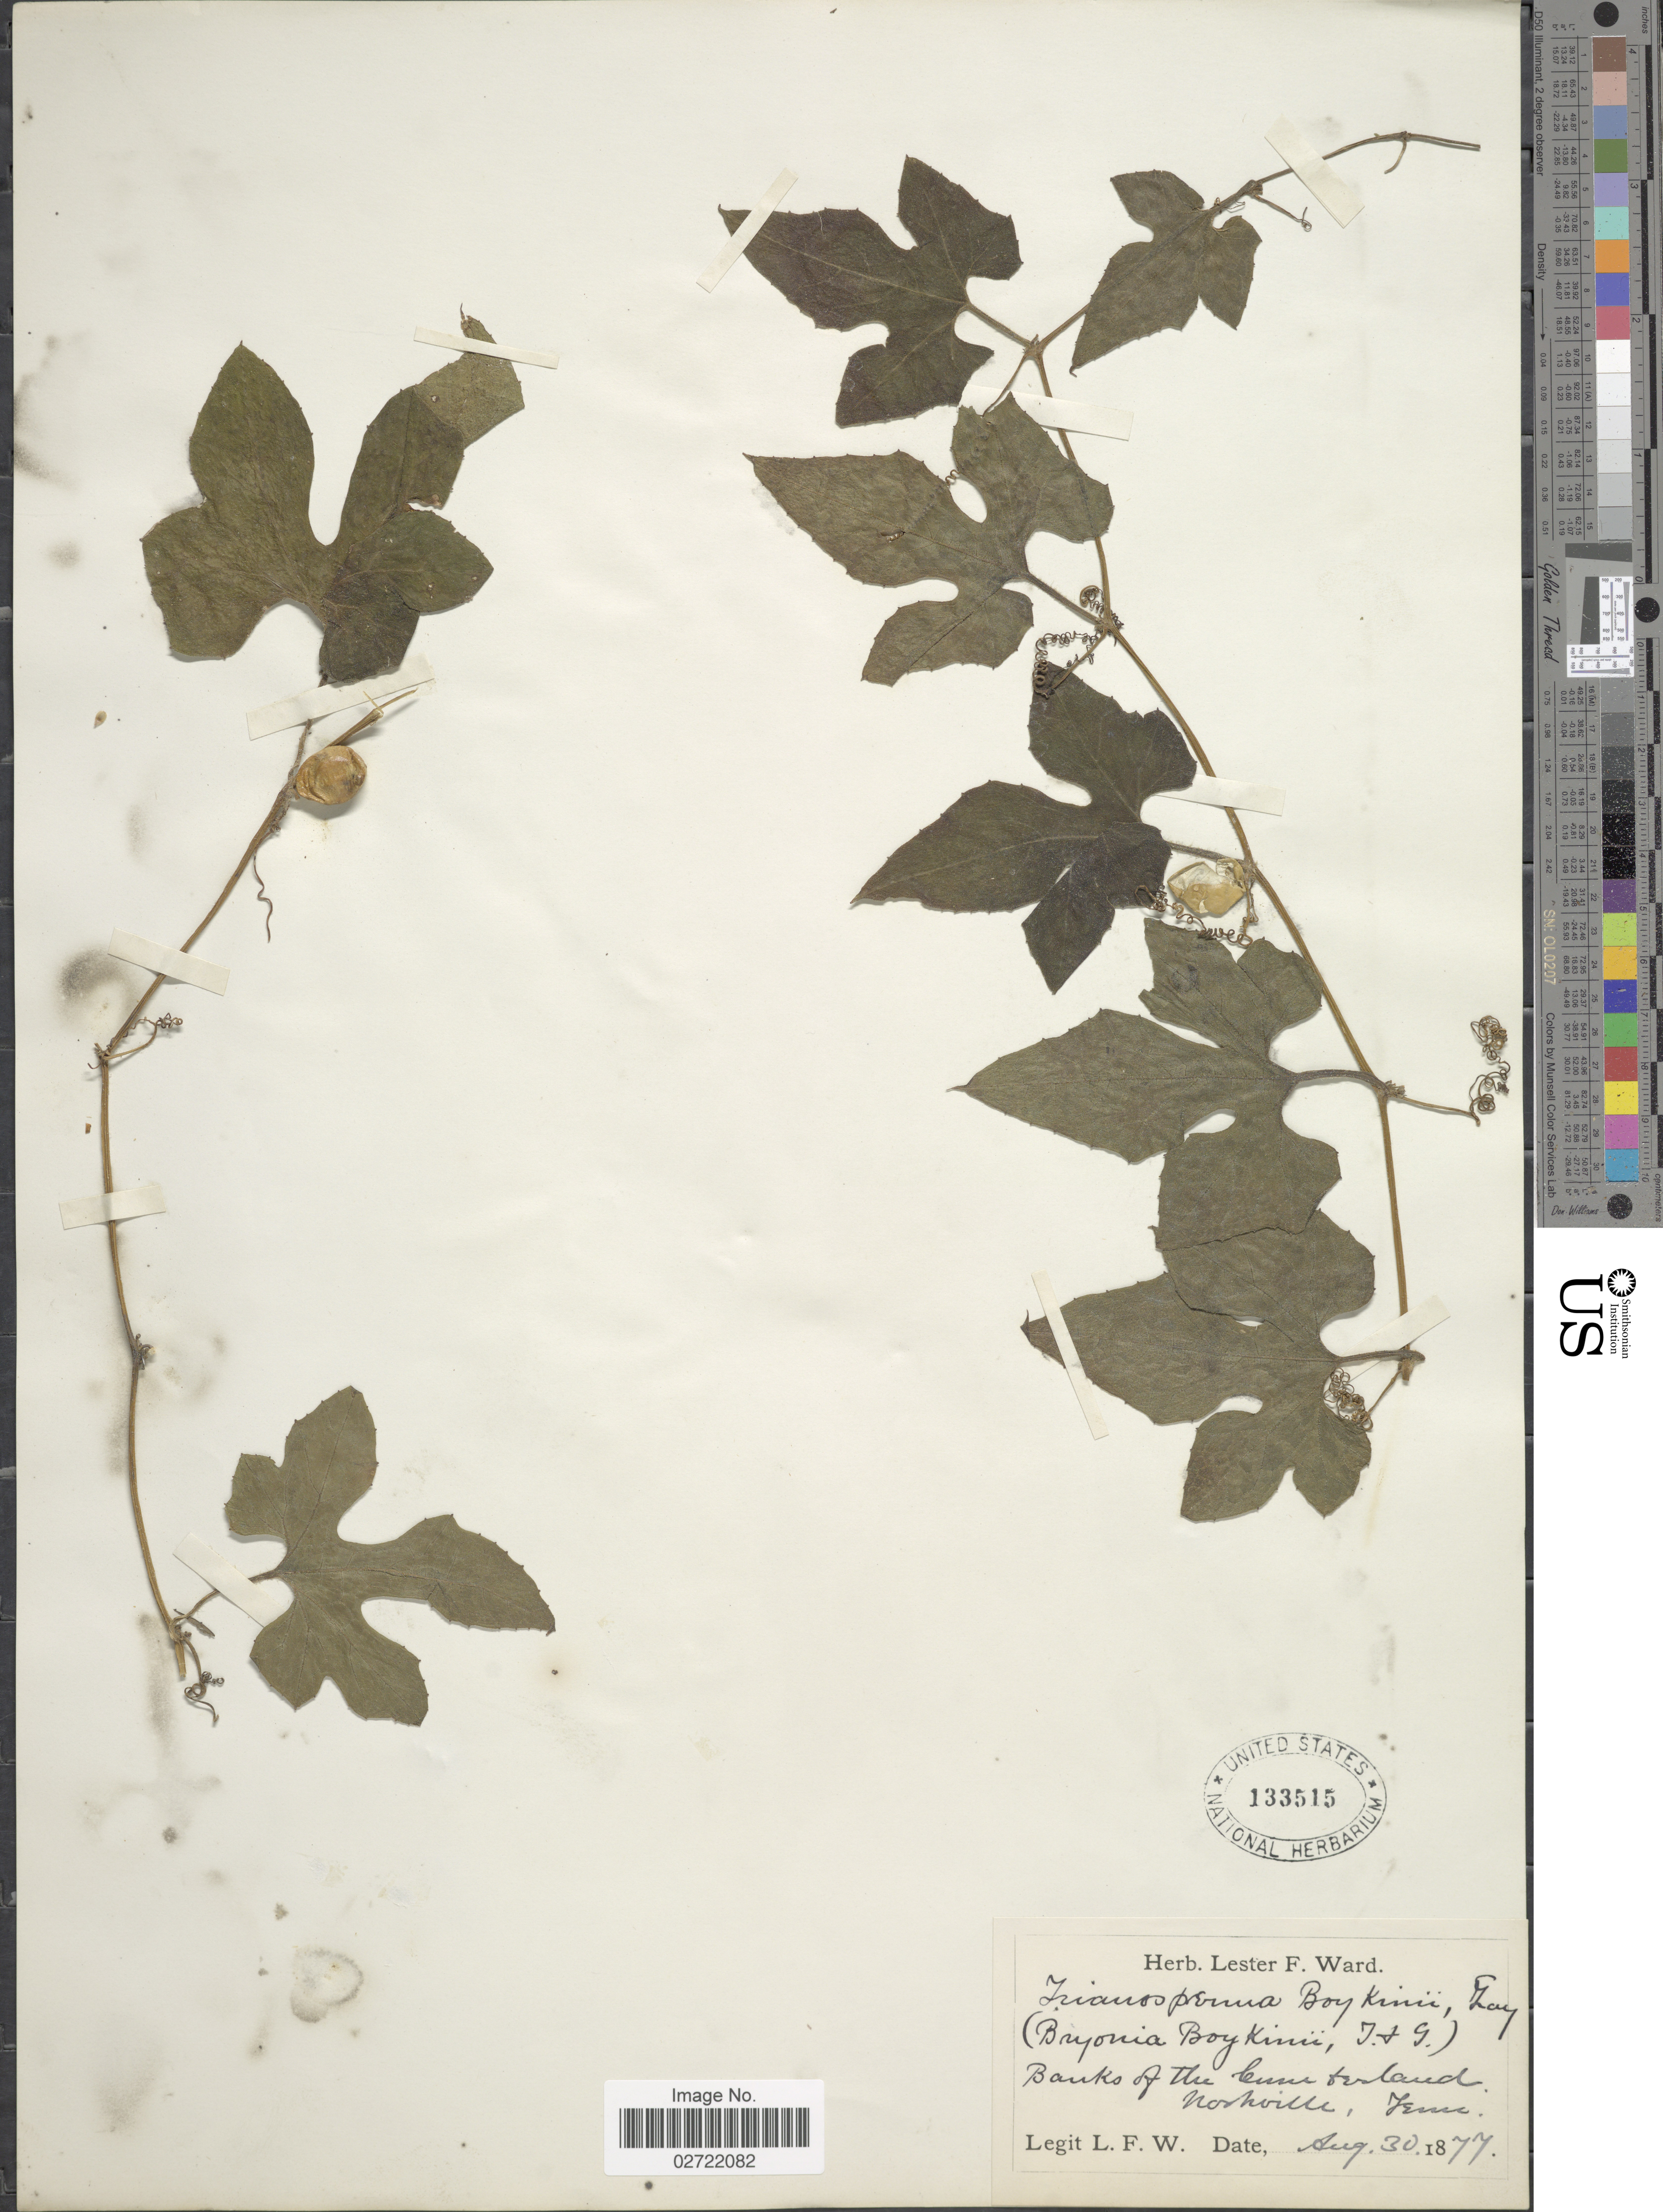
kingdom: Plantae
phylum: Tracheophyta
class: Magnoliopsida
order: Cucurbitales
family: Cucurbitaceae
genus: Cayaponia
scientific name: Cayaponia quinqueloba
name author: (Raf.) Shinners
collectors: L. F. Ward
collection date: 1877-08-30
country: United States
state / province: Tennessee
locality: Banks of the Cumberland, Nashville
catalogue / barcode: US 133515